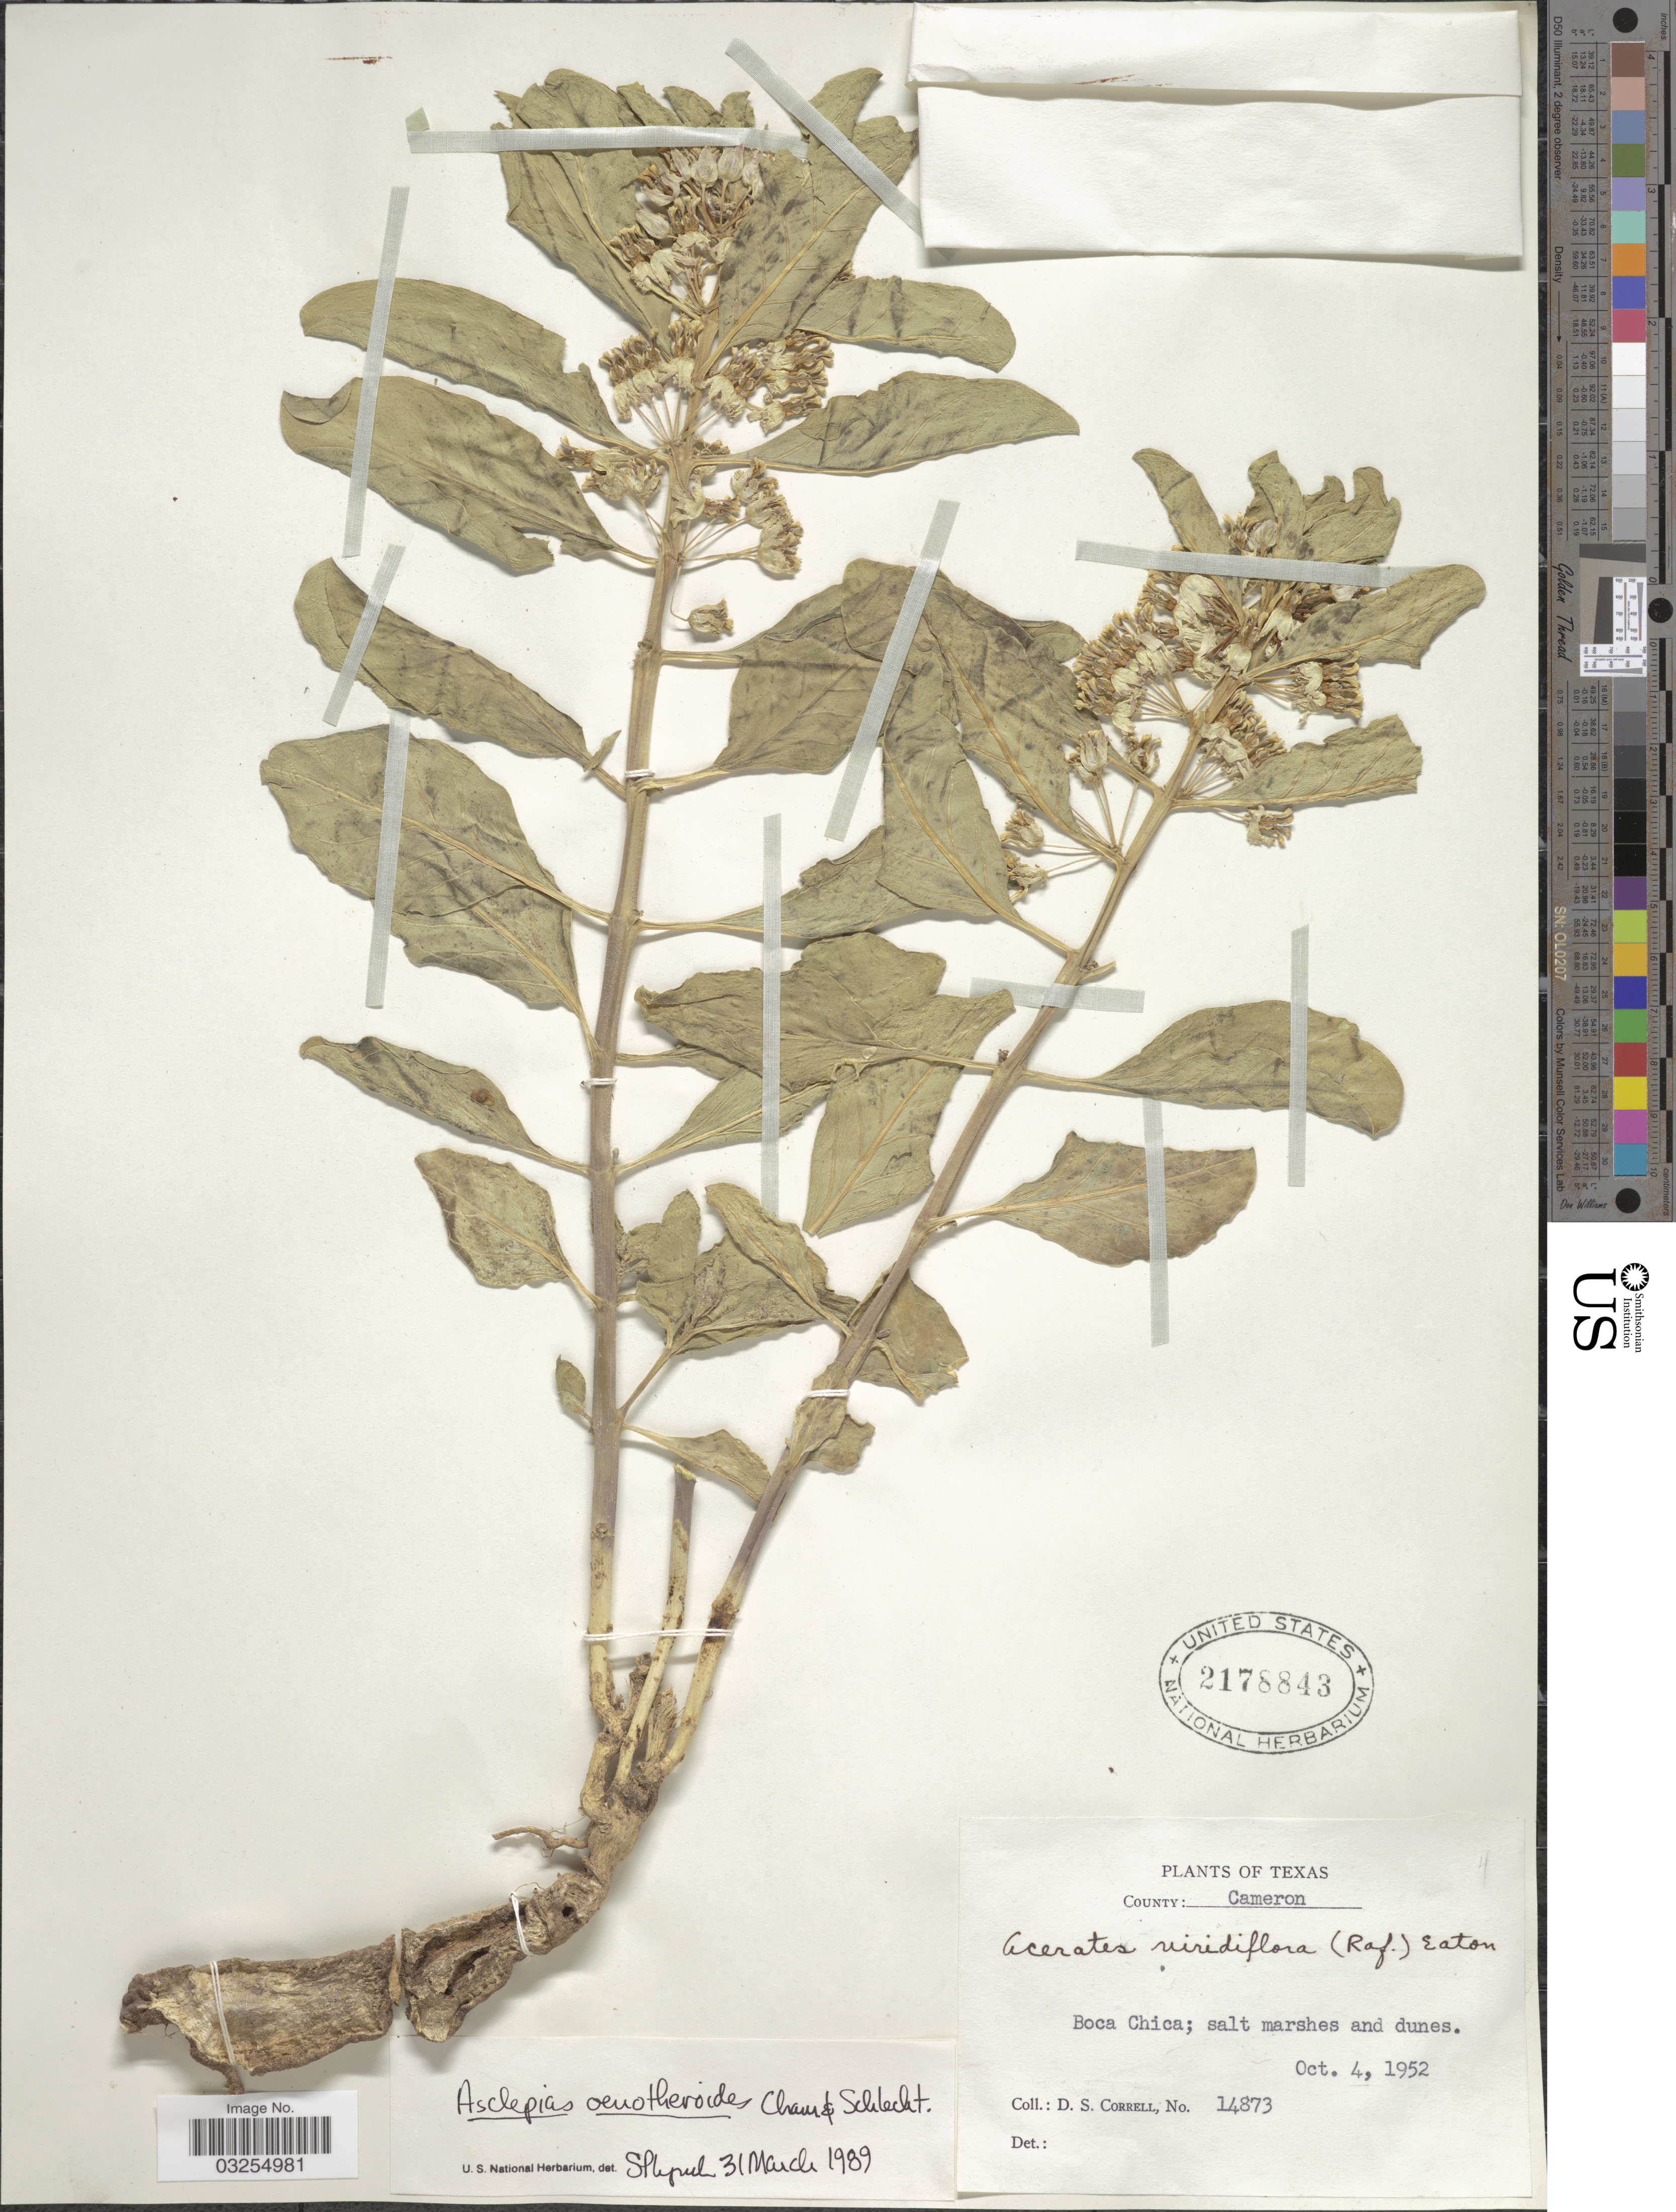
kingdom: Plantae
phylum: Tracheophyta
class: Magnoliopsida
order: Gentianales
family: Apocynaceae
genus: Asclepias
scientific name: Asclepias oenotheroides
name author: Schltdl. & Cham.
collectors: D. S. Correll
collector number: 14873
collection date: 1952-10-04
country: United States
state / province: Texas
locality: County: Cameron. Boca Chica; salt marshes and dunes.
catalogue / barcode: US 2178843